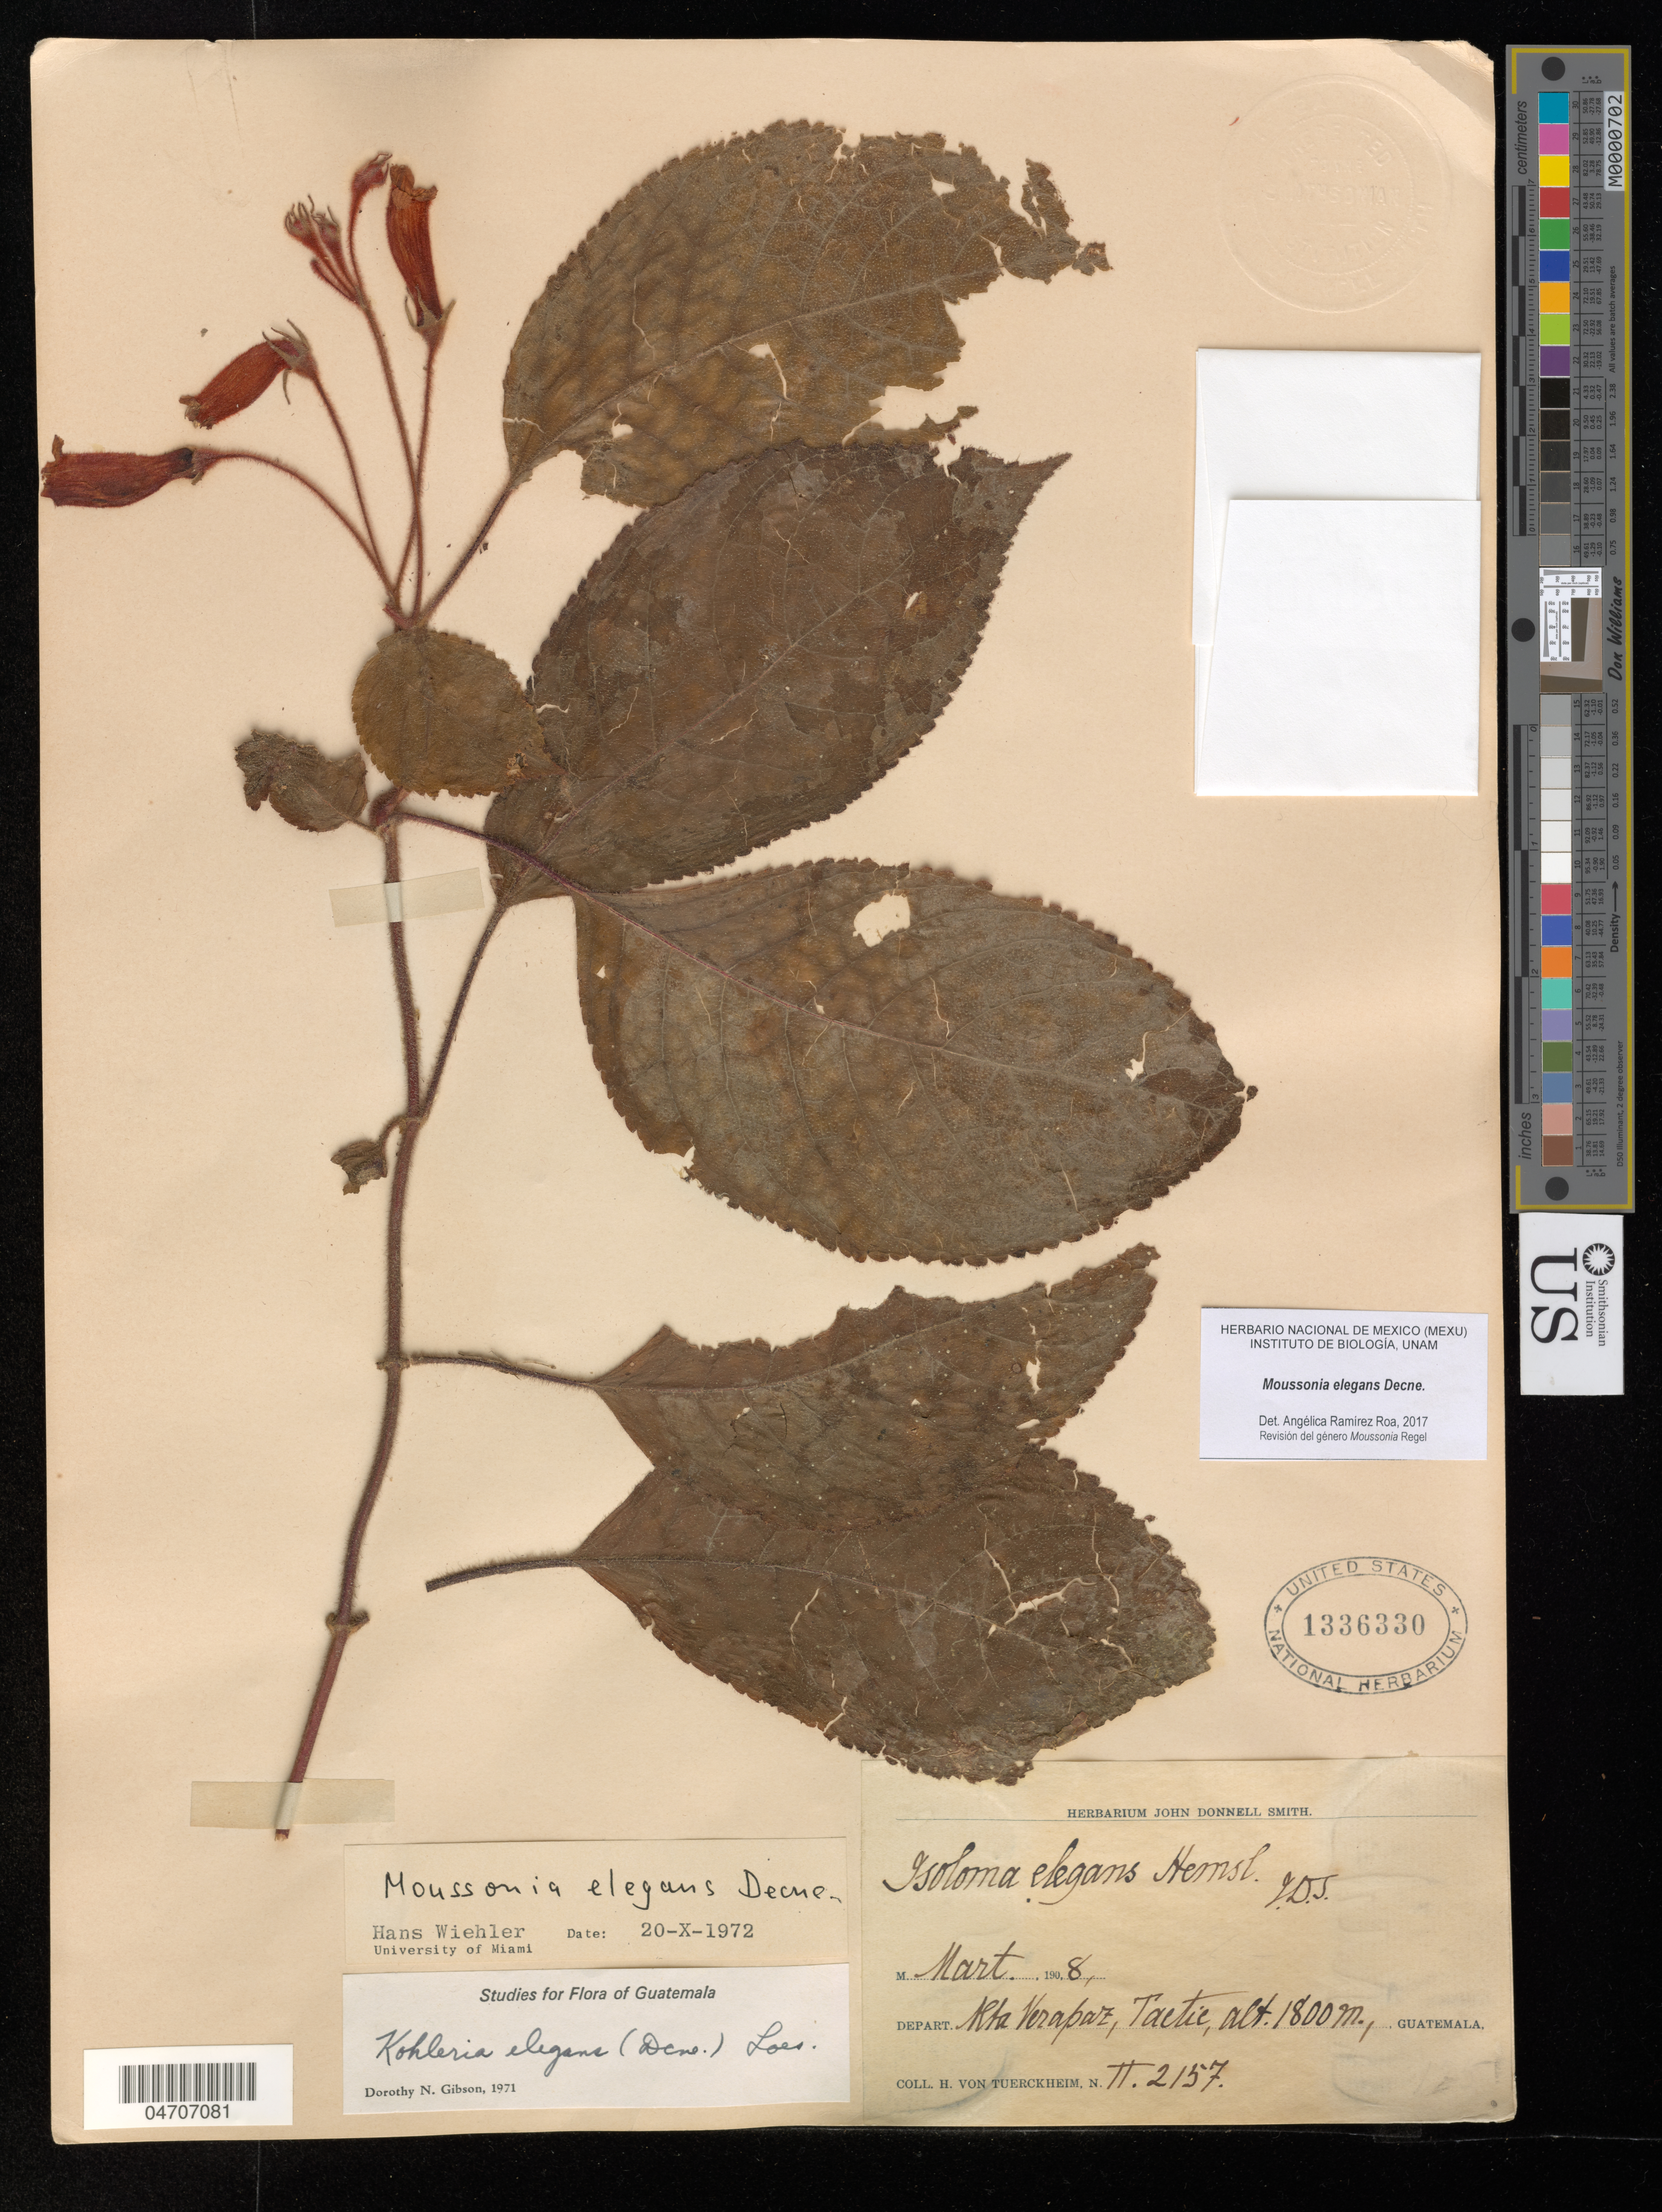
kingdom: Plantae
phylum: Tracheophyta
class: Magnoliopsida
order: Lamiales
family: Gesneriaceae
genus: Moussonia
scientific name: Moussonia elegans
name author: Decne. ex Planch.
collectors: H. von Tuerckheim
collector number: II2157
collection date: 1908-03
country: Guatemala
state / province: Alta Verapaz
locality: Depart. Alta Verapaz, Tactic.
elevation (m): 1800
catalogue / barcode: US 1336330